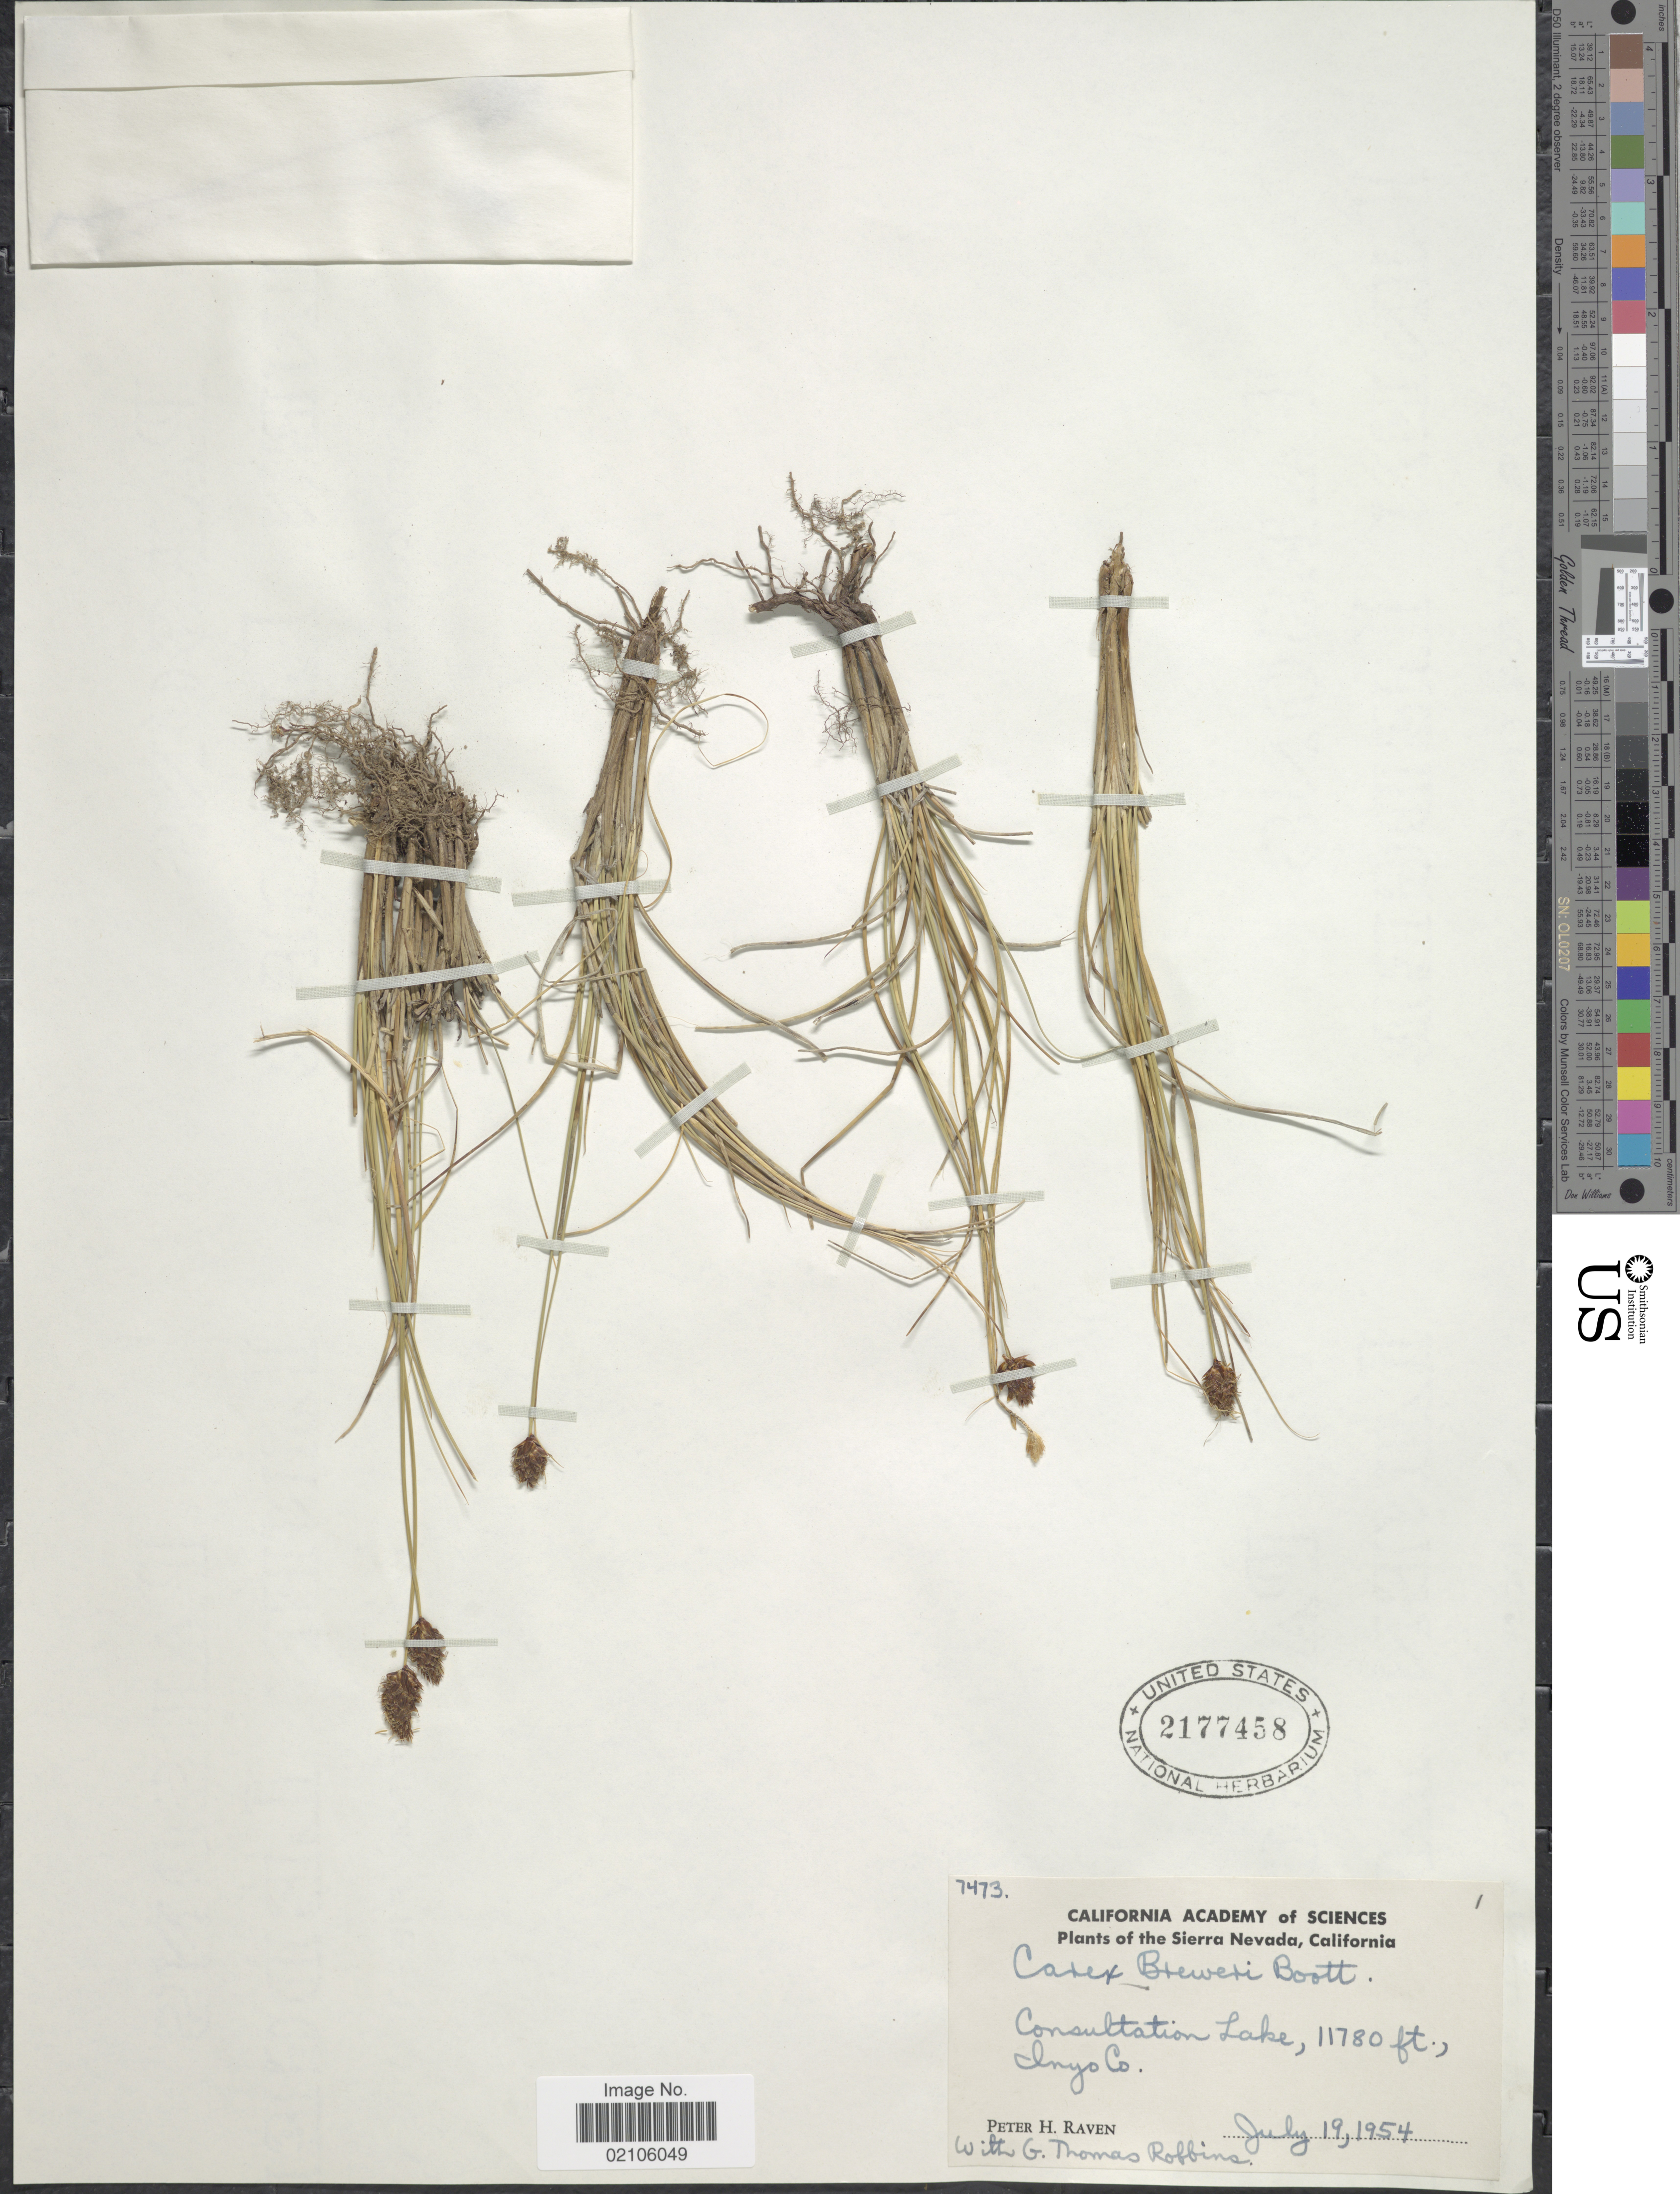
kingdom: Plantae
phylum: Tracheophyta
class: Liliopsida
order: Poales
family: Cyperaceae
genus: Carex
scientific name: Carex breweri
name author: Boott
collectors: P. Raven & G. T. Robbins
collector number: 7473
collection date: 1954-07-19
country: United States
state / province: California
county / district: Inyo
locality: The Sierra Nevada, Consultation Lake, Inyo Co.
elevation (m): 3591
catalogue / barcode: US 2177458